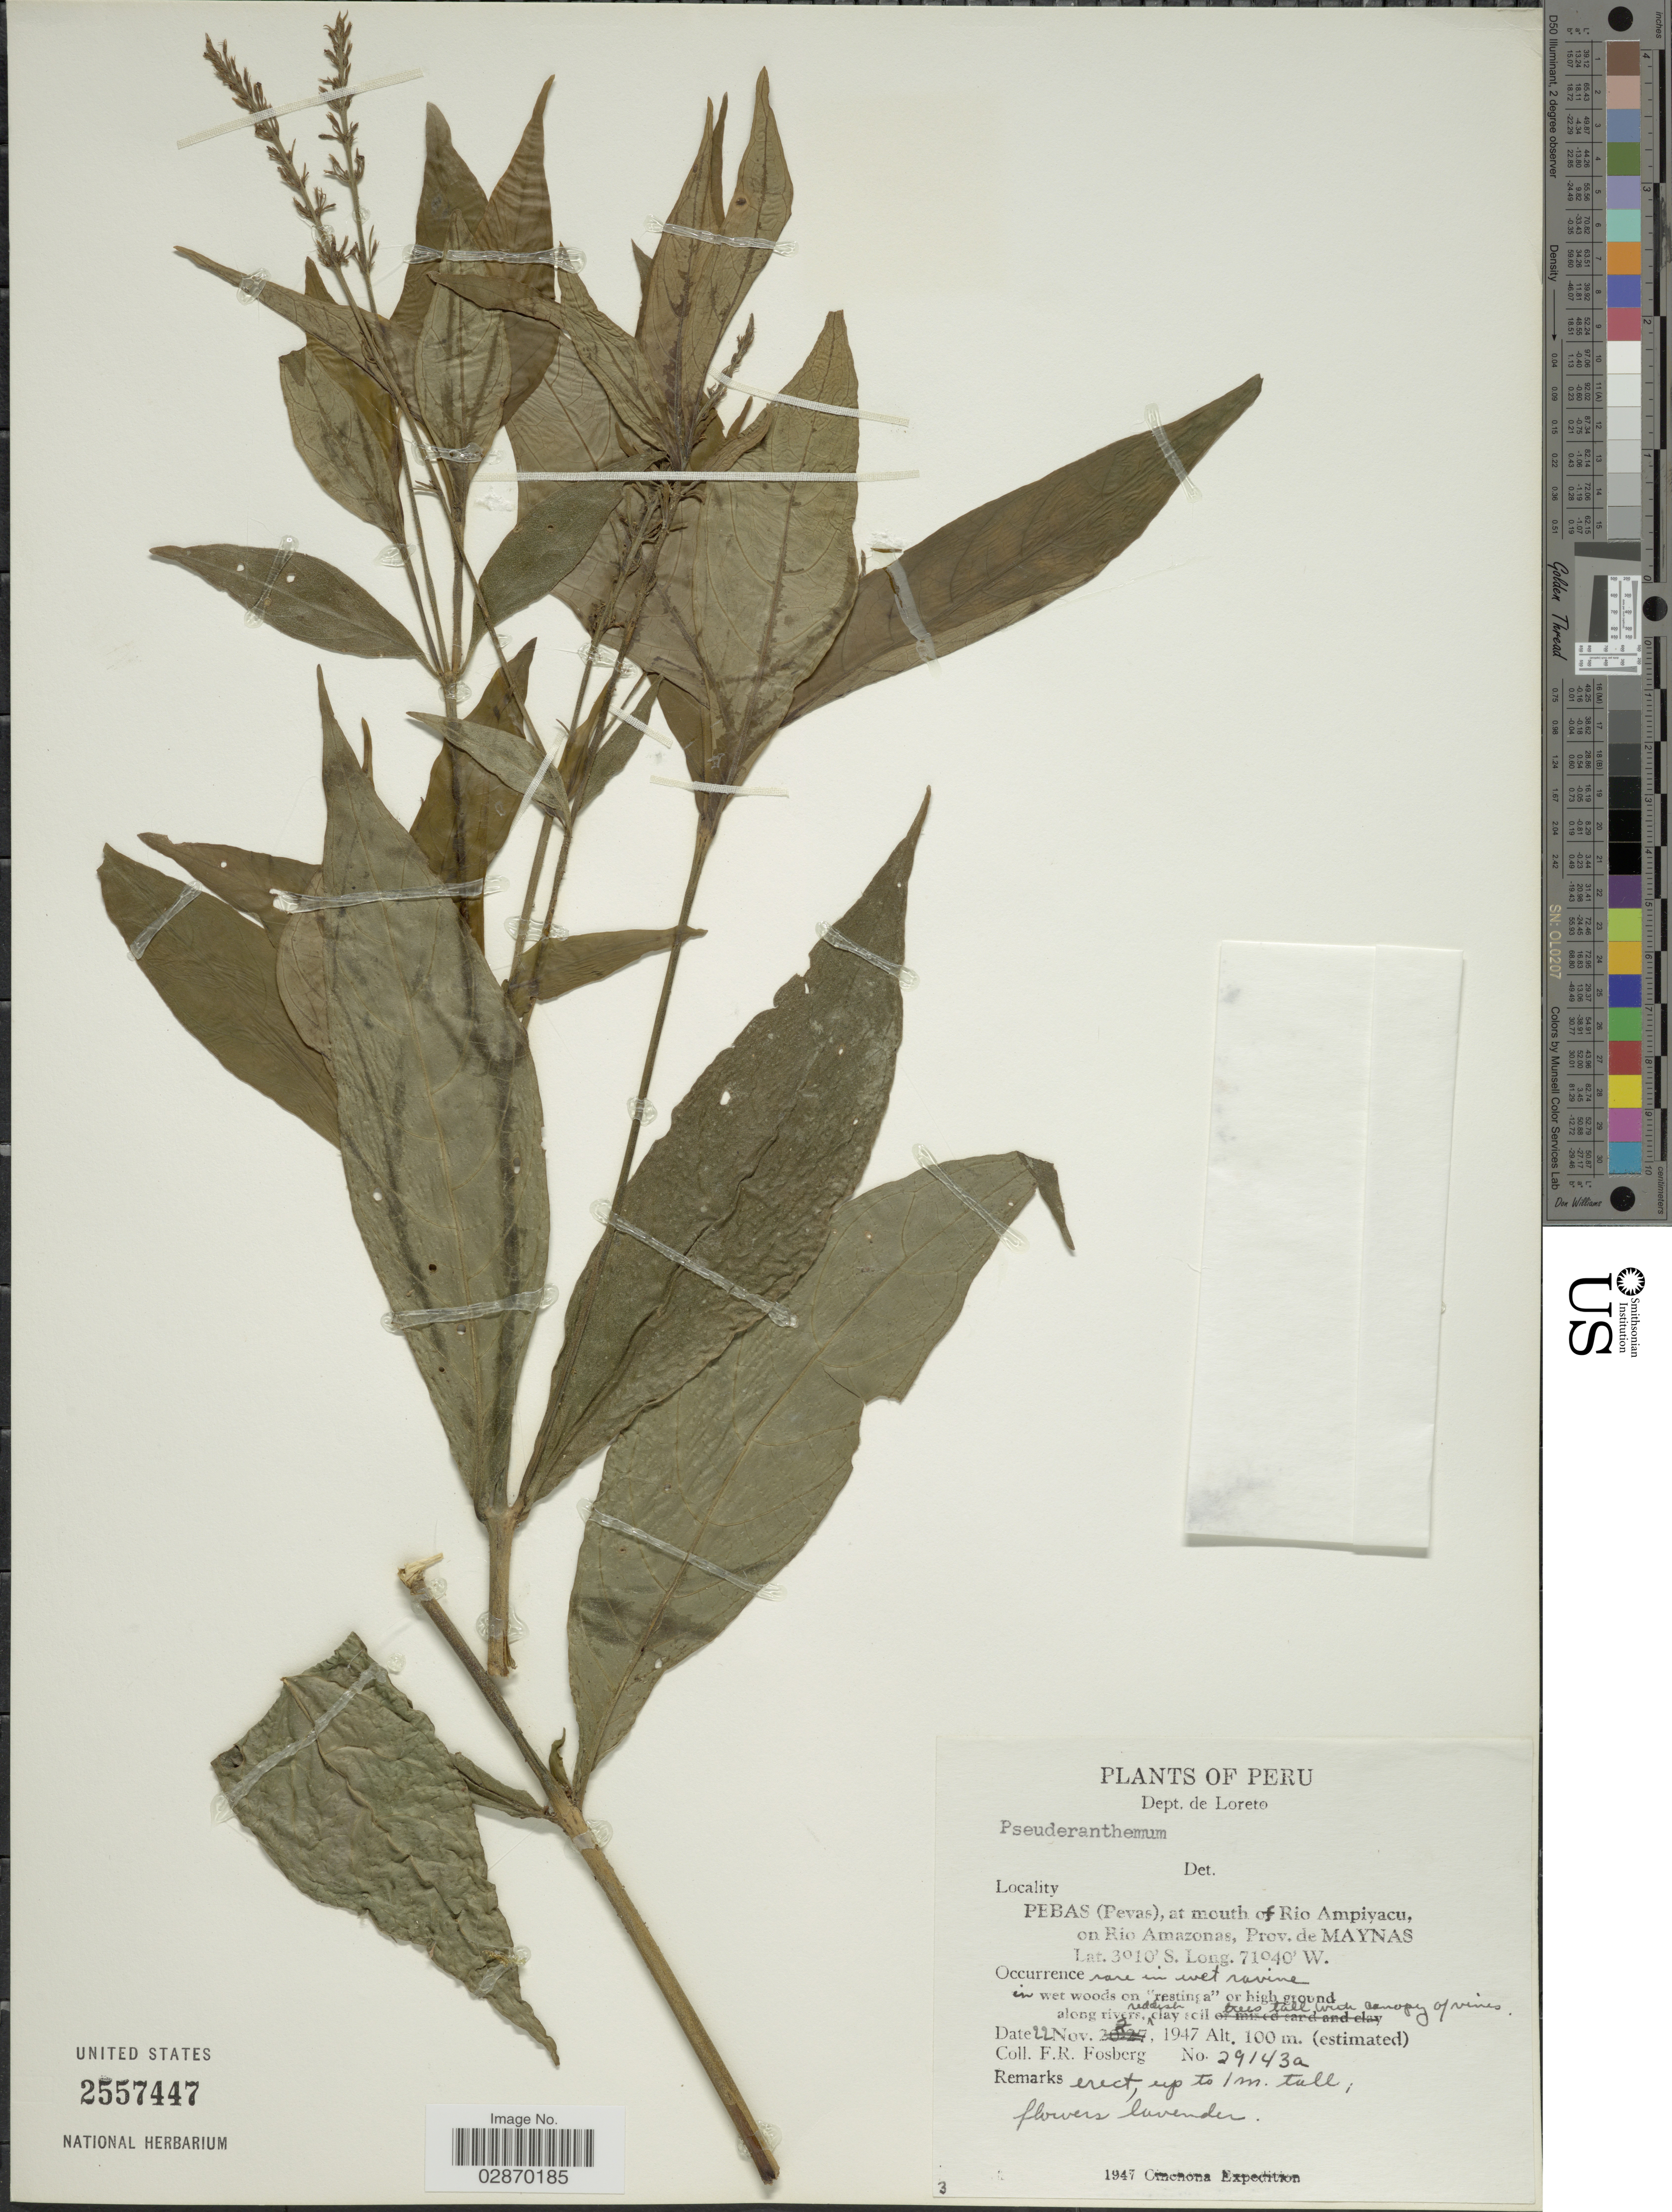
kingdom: Plantae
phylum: Tracheophyta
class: Magnoliopsida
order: Lamiales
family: Acanthaceae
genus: Pseuderanthemum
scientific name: Pseuderanthemum sp.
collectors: F. R. Fosberg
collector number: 29143a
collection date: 1947-11-22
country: Peru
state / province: Loreto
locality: Dept. de Loreto. Pebas (Pevas), at mouth of Rio Ampiyacu, on Rio Amazonas, Prov. de Maynas.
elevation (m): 100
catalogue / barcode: US 2557447